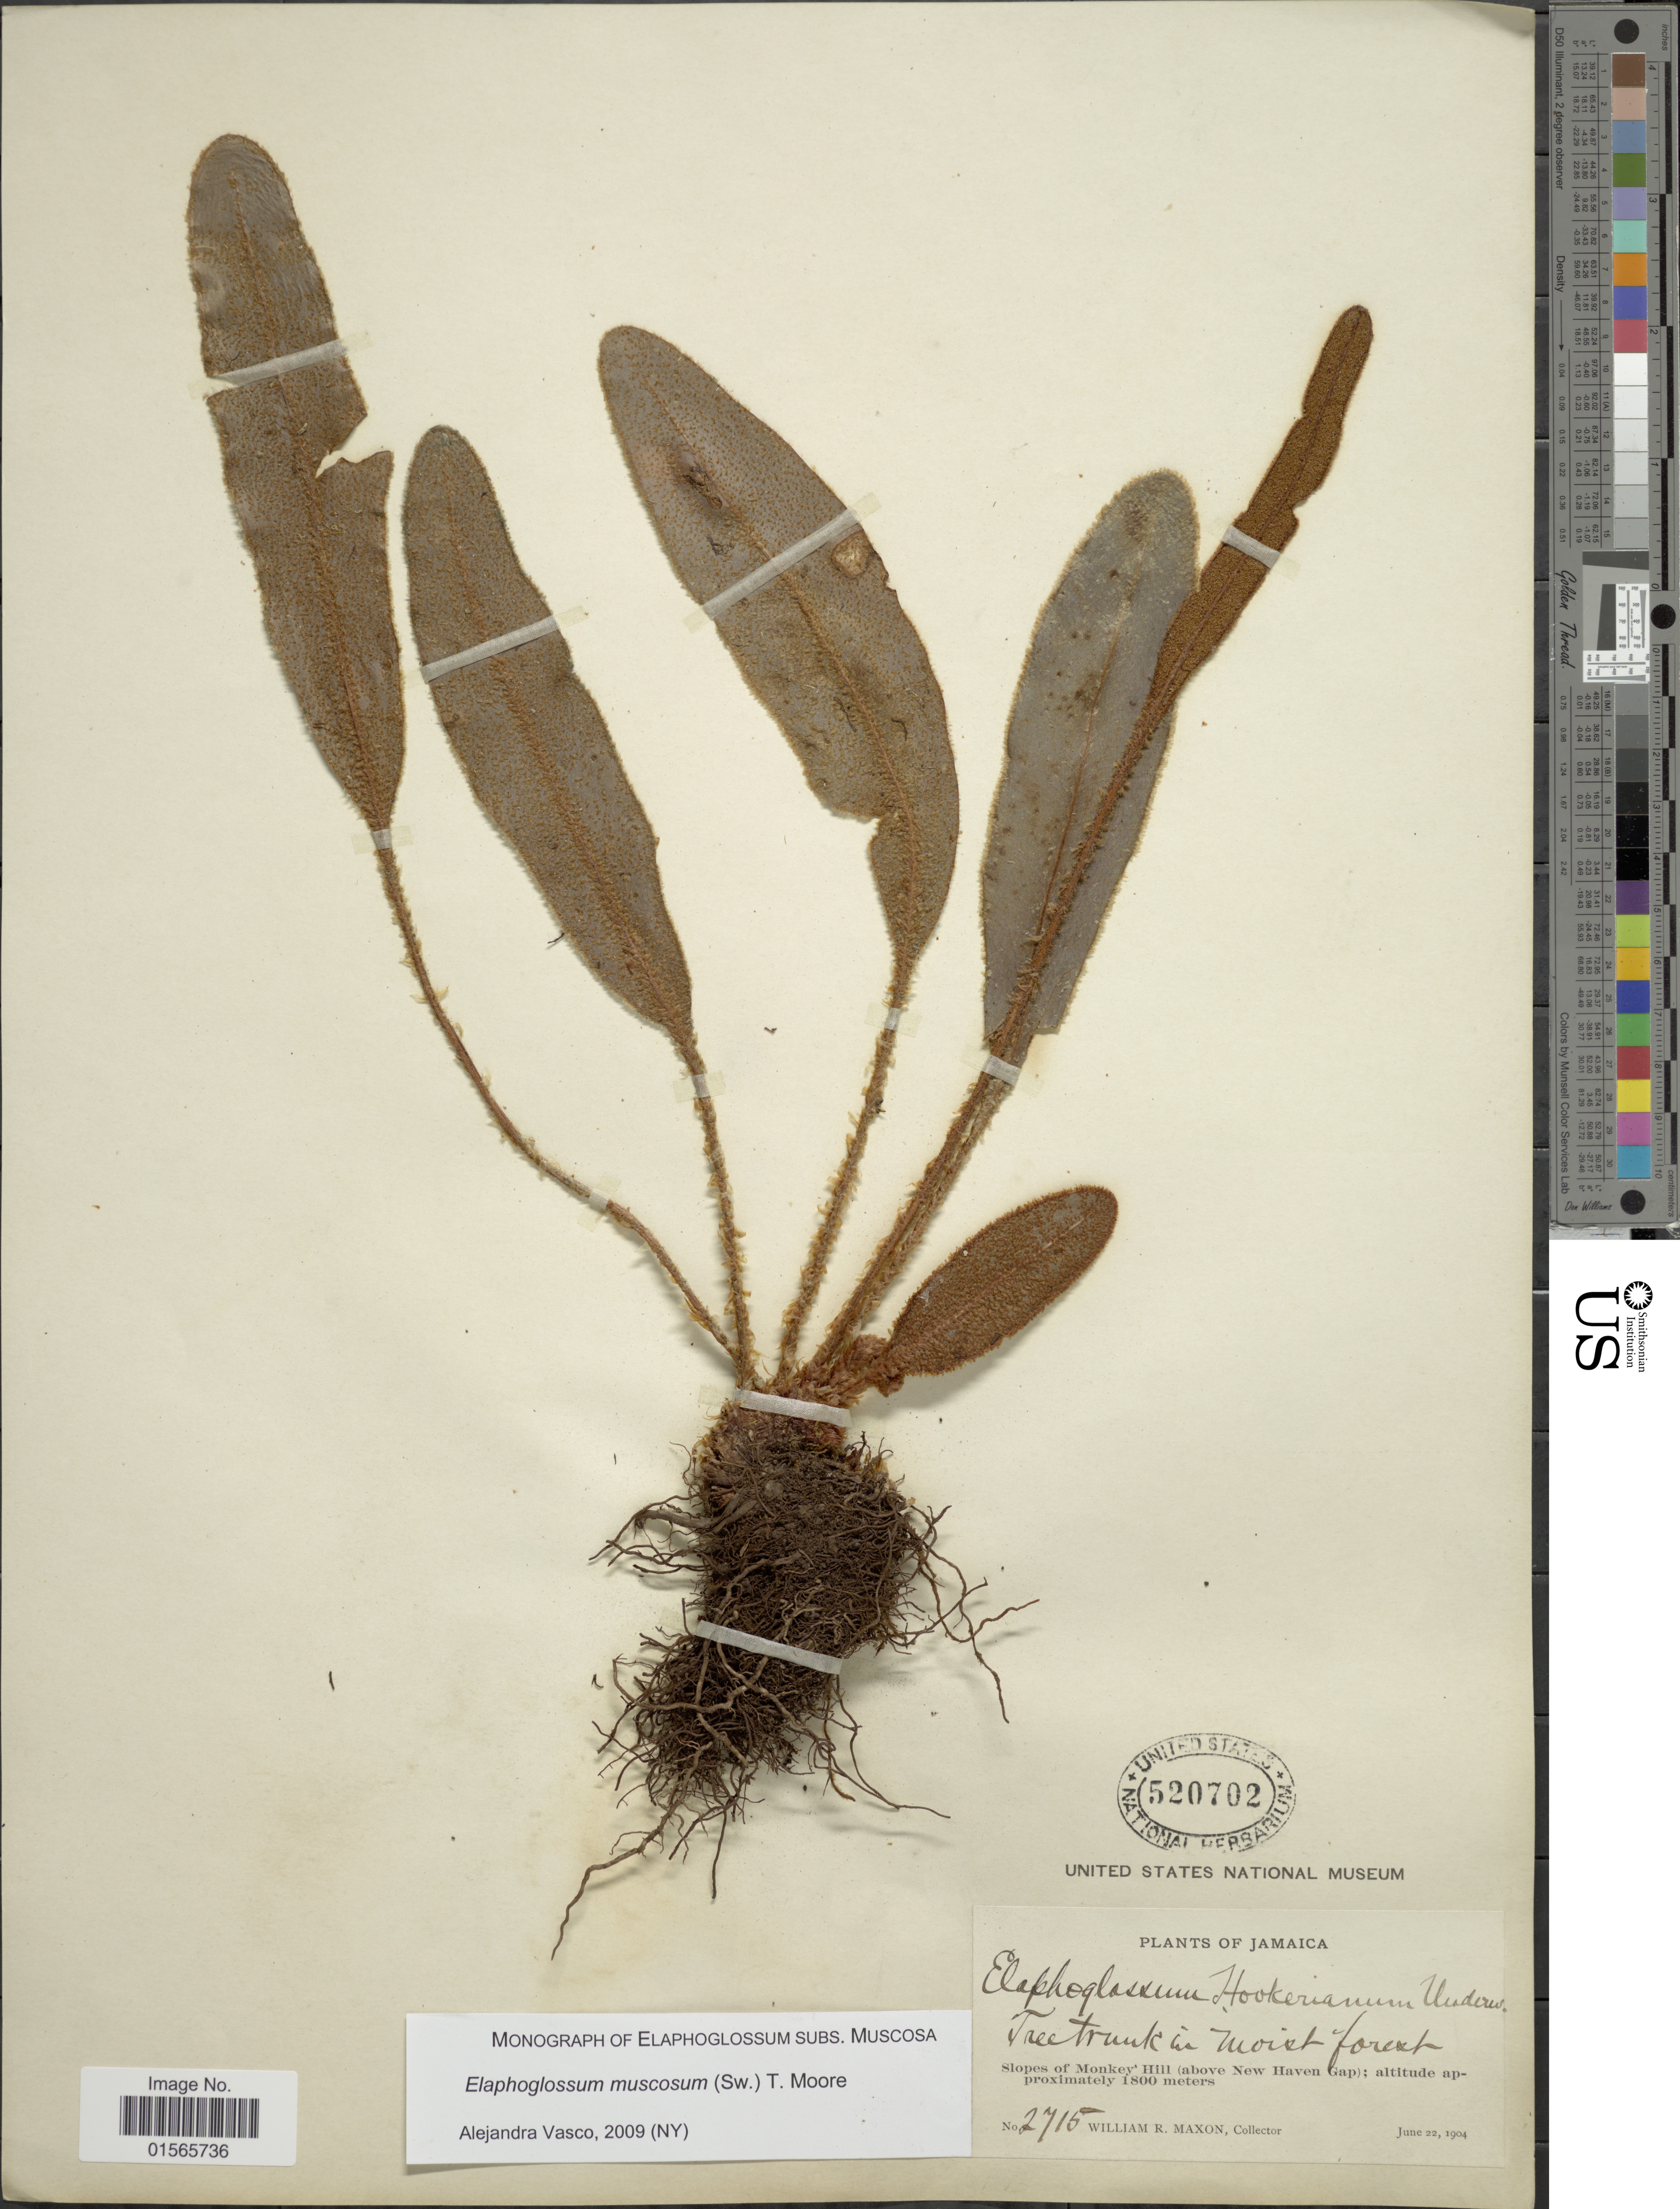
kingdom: Plantae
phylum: Tracheophyta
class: Polypodiopsida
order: Polypodiales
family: Dryopteridaceae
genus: Elaphoglossum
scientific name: Elaphoglossum muscosum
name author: (Sw.) T. Moore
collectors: W. R. Maxon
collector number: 2715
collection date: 1904-06-22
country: Jamaica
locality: Slopes of Monkey Hill (above New Haven Gap)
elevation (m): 1800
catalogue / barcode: US 520702